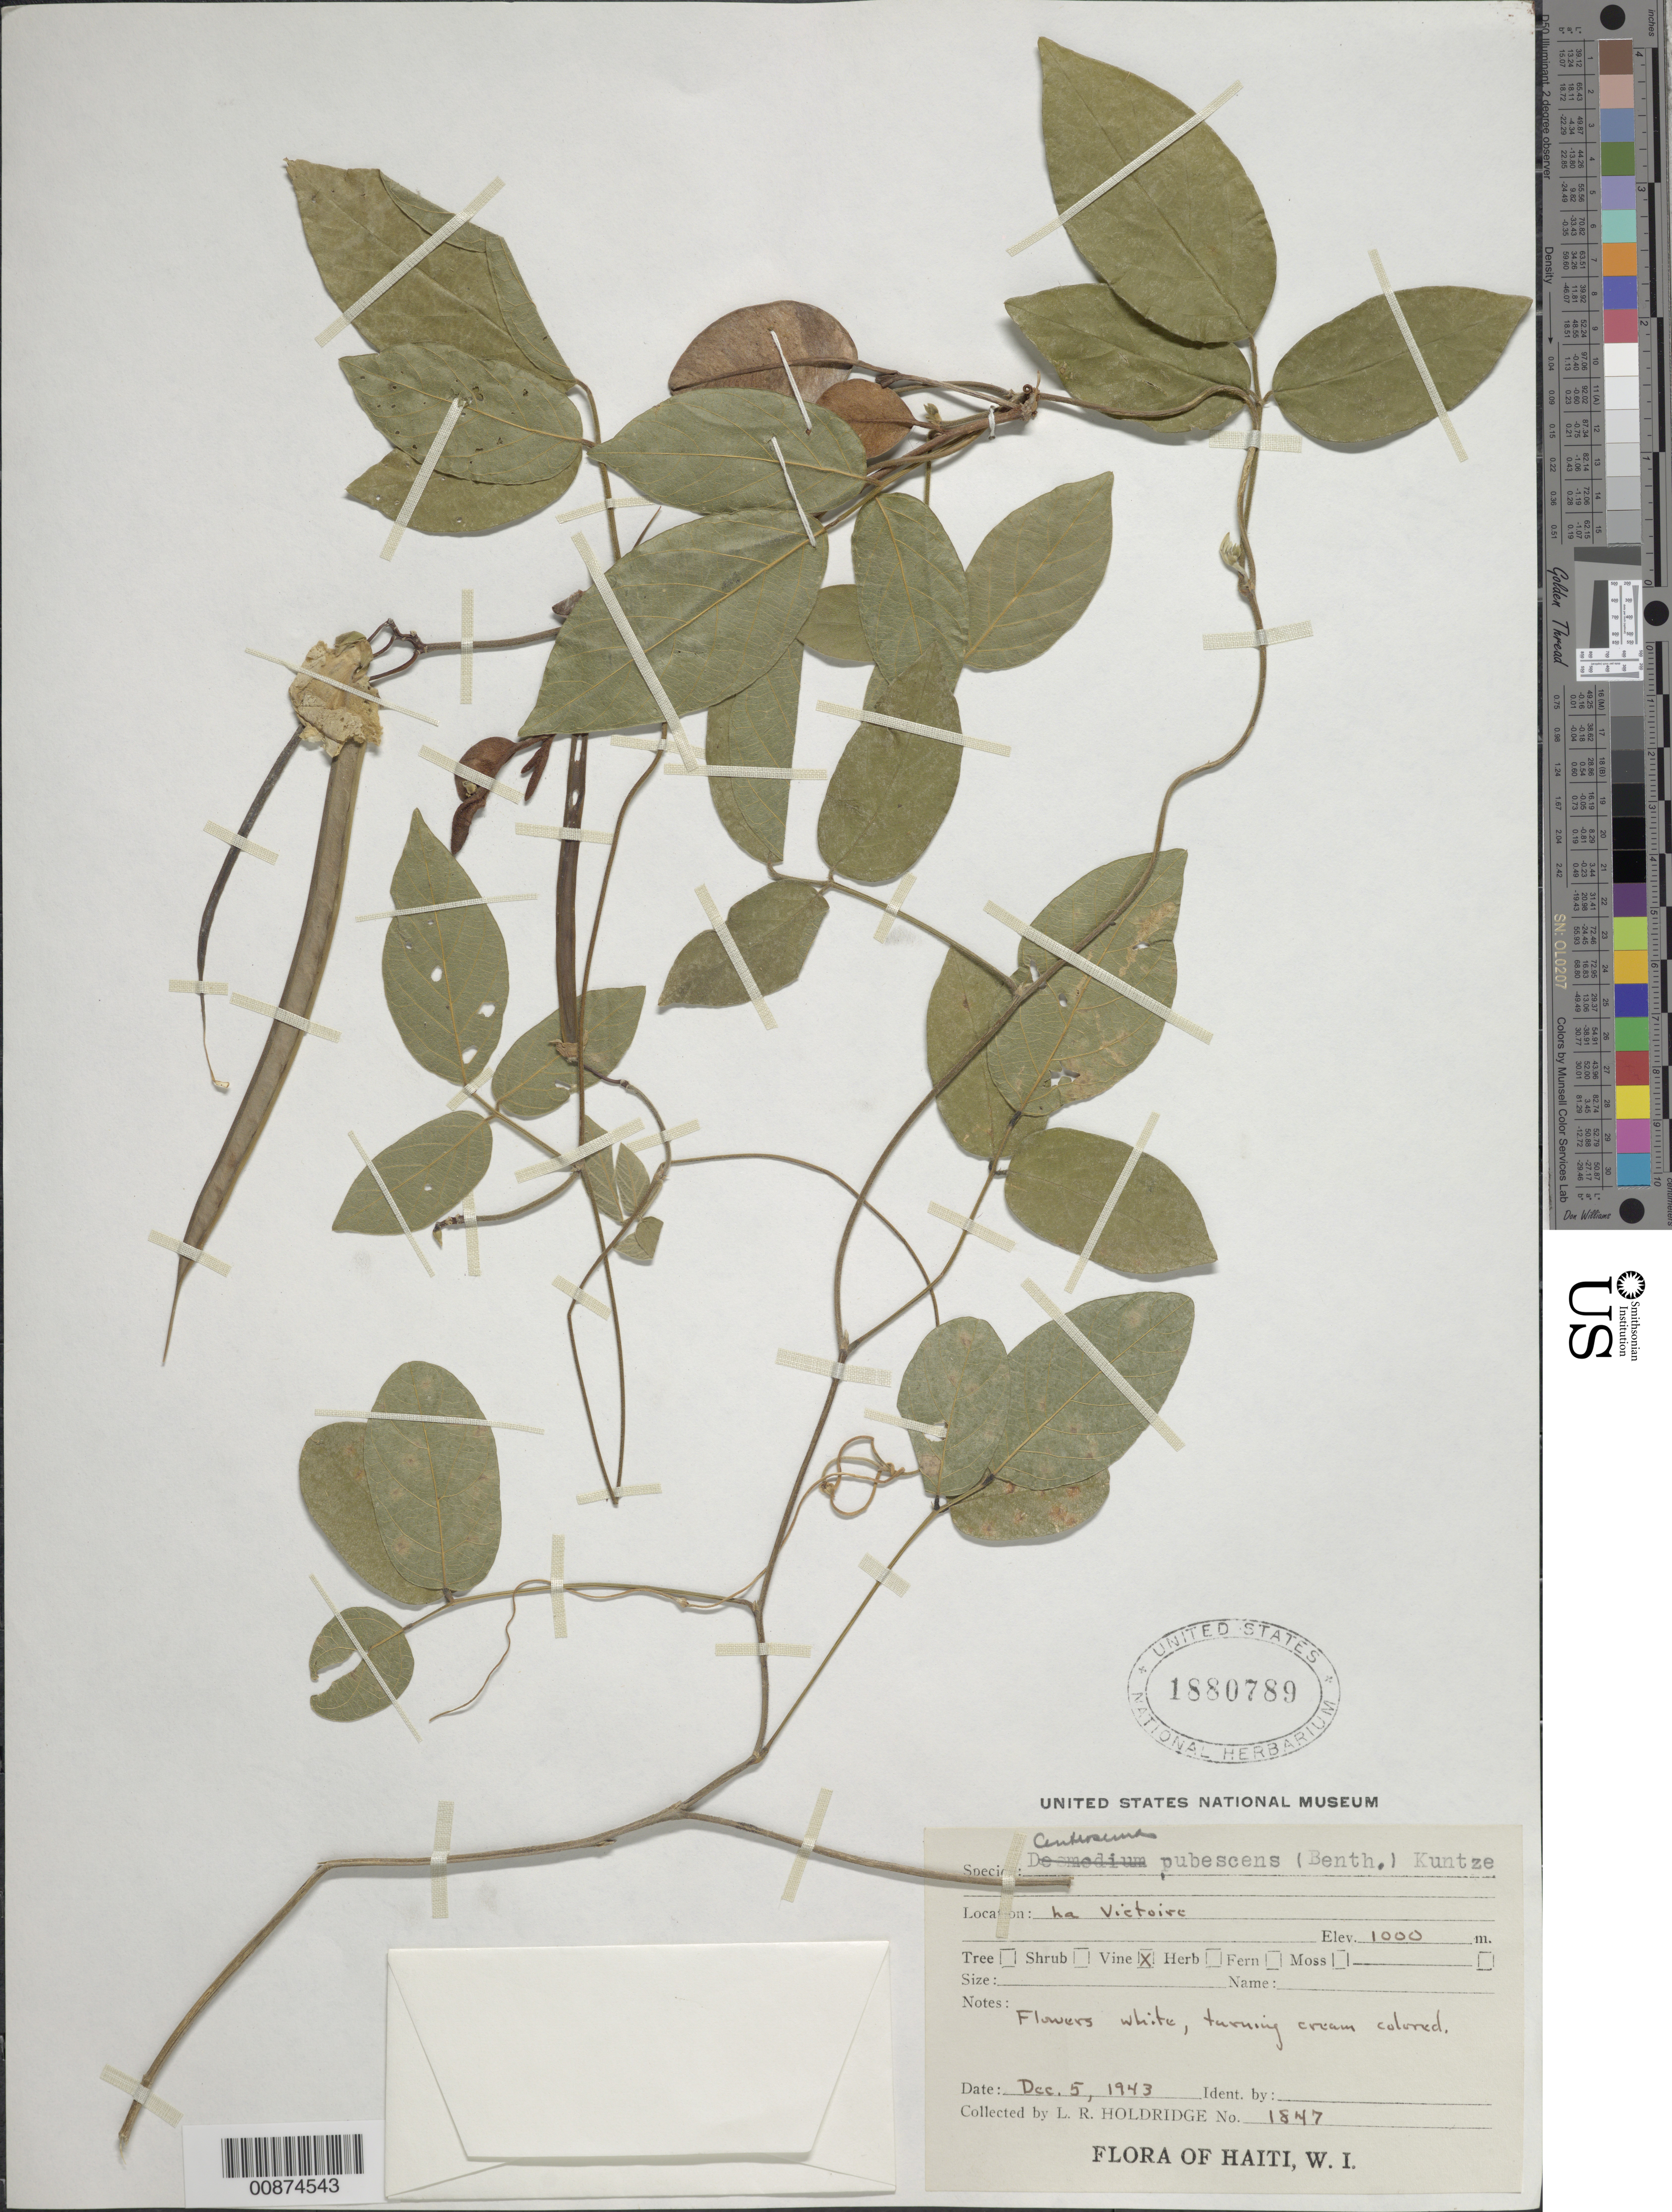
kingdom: Plantae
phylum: Tracheophyta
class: Magnoliopsida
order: Fabales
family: Fabaceae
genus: Centrosema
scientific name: Centrosema pubescens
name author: Benth.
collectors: L. Holdridge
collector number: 1847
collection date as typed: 05 Dec 1943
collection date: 1943-12-05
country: Haiti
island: Hispaniola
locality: La Victoire.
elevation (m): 1000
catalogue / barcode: US 1880789